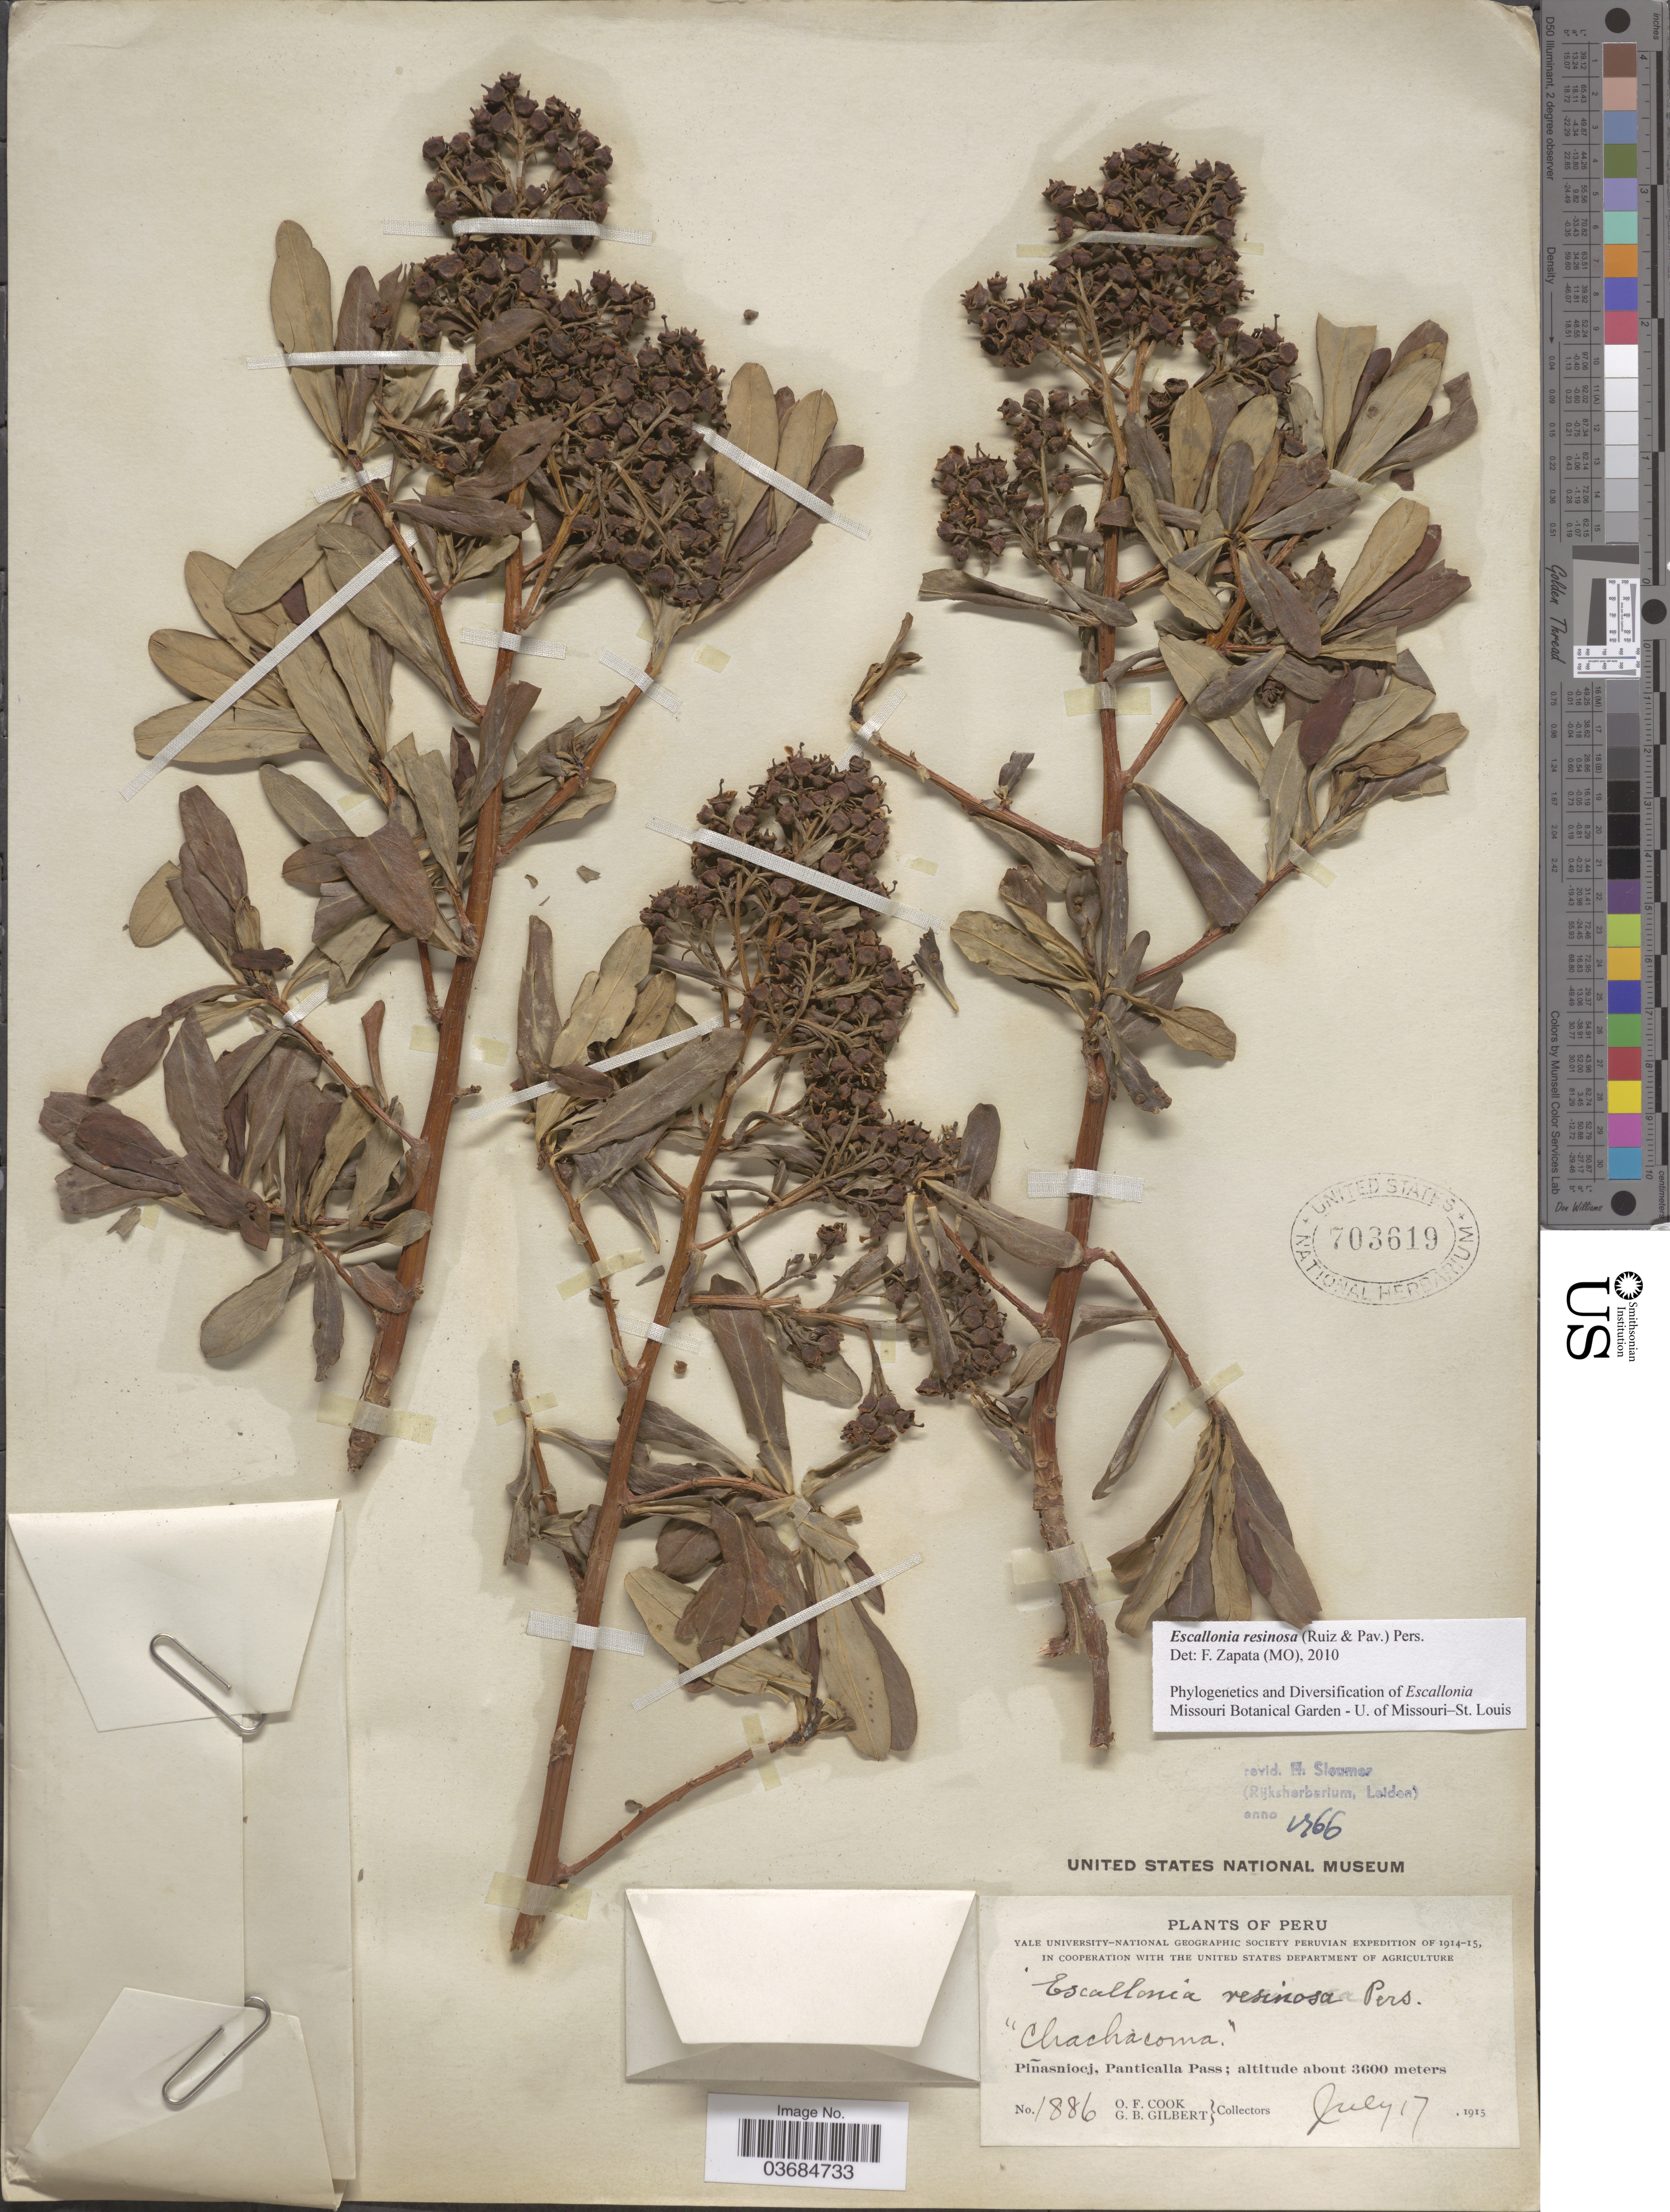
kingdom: Plantae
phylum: Tracheophyta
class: Magnoliopsida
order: Escalloniales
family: Escalloniaceae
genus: Escallonia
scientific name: Escallonia resinosa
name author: (Ruiz & Pav.) Pers.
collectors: O. F. Cook & G. B. Gilbert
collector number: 1886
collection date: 1915-07-17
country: Peru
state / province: Cusco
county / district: La Convención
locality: Piñasniocj, Panticalla Pass.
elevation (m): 3600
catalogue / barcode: US 703619